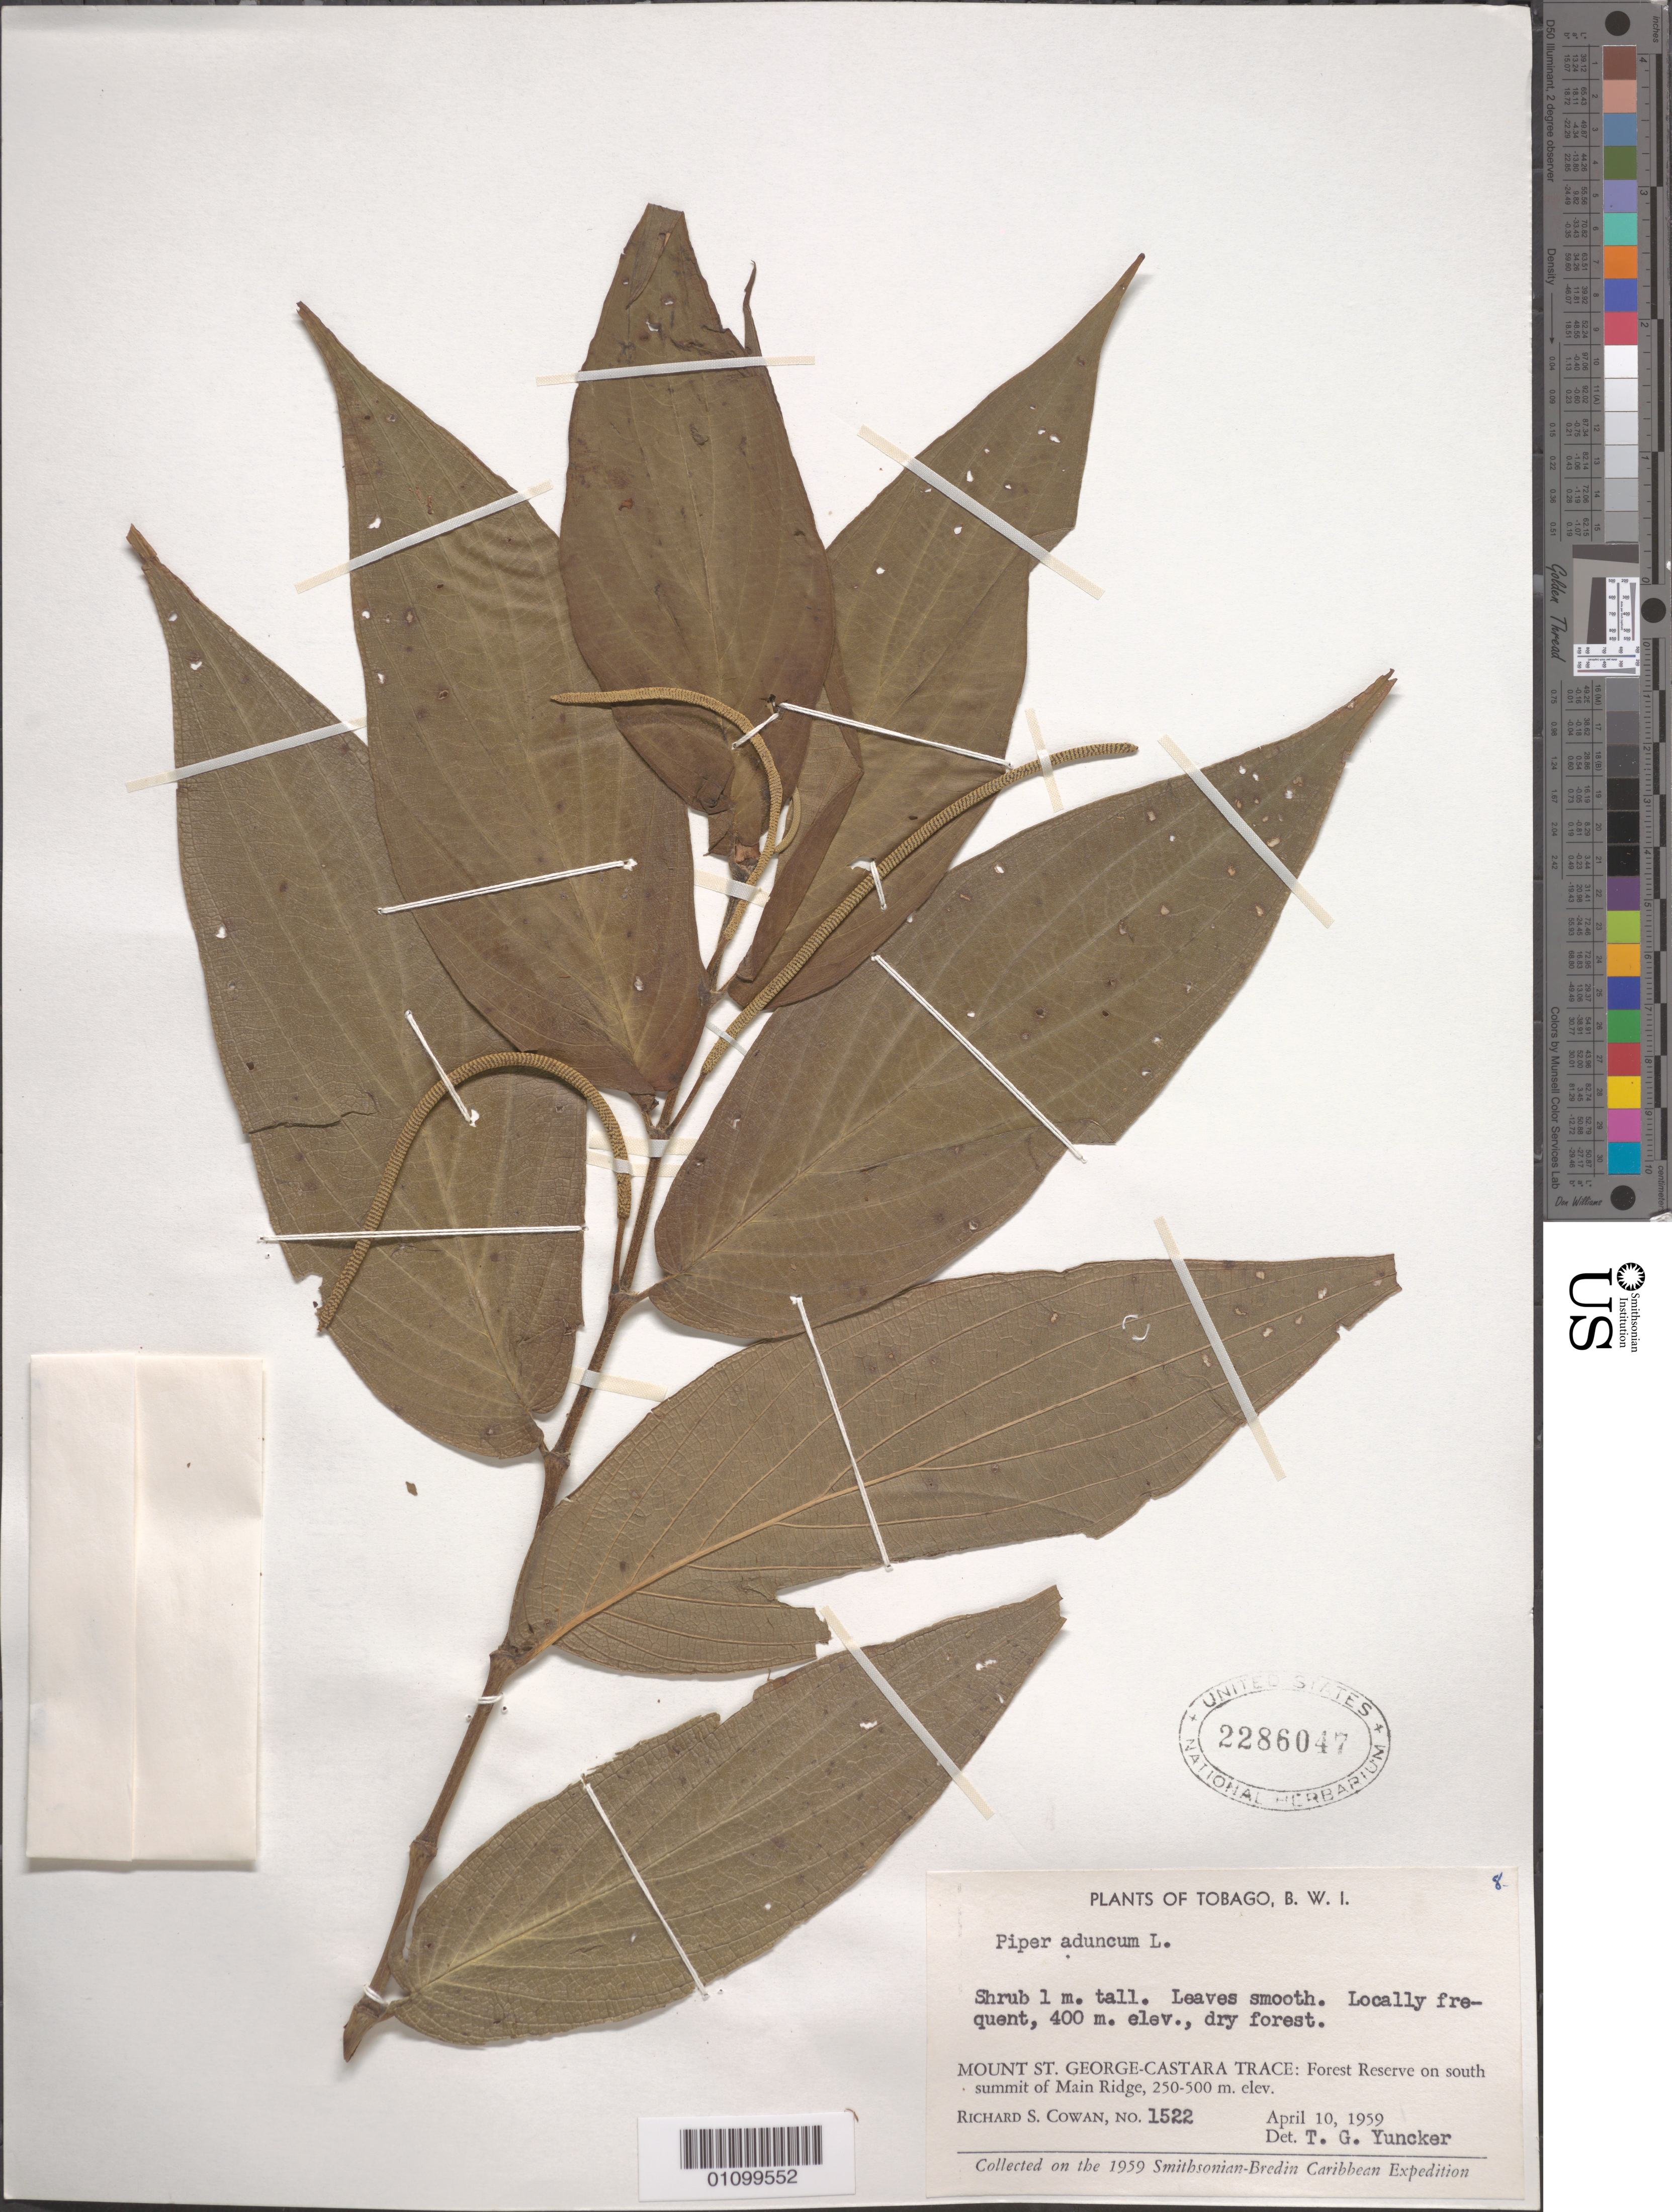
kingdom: Plantae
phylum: Tracheophyta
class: Magnoliopsida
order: Piperales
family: Piperaceae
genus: Piper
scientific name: Piper aduncum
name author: L.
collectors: R. S. Cowan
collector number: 1522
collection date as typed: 10 Apr 1959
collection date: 1959-04-10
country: Trinidad and Tobago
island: Tobago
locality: Mount St. George-Castara Trace: Forest Reserve on S summit of Main Ridge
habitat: Locally frequent, 400 m. elev., dry forest.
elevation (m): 250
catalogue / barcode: US 2286047